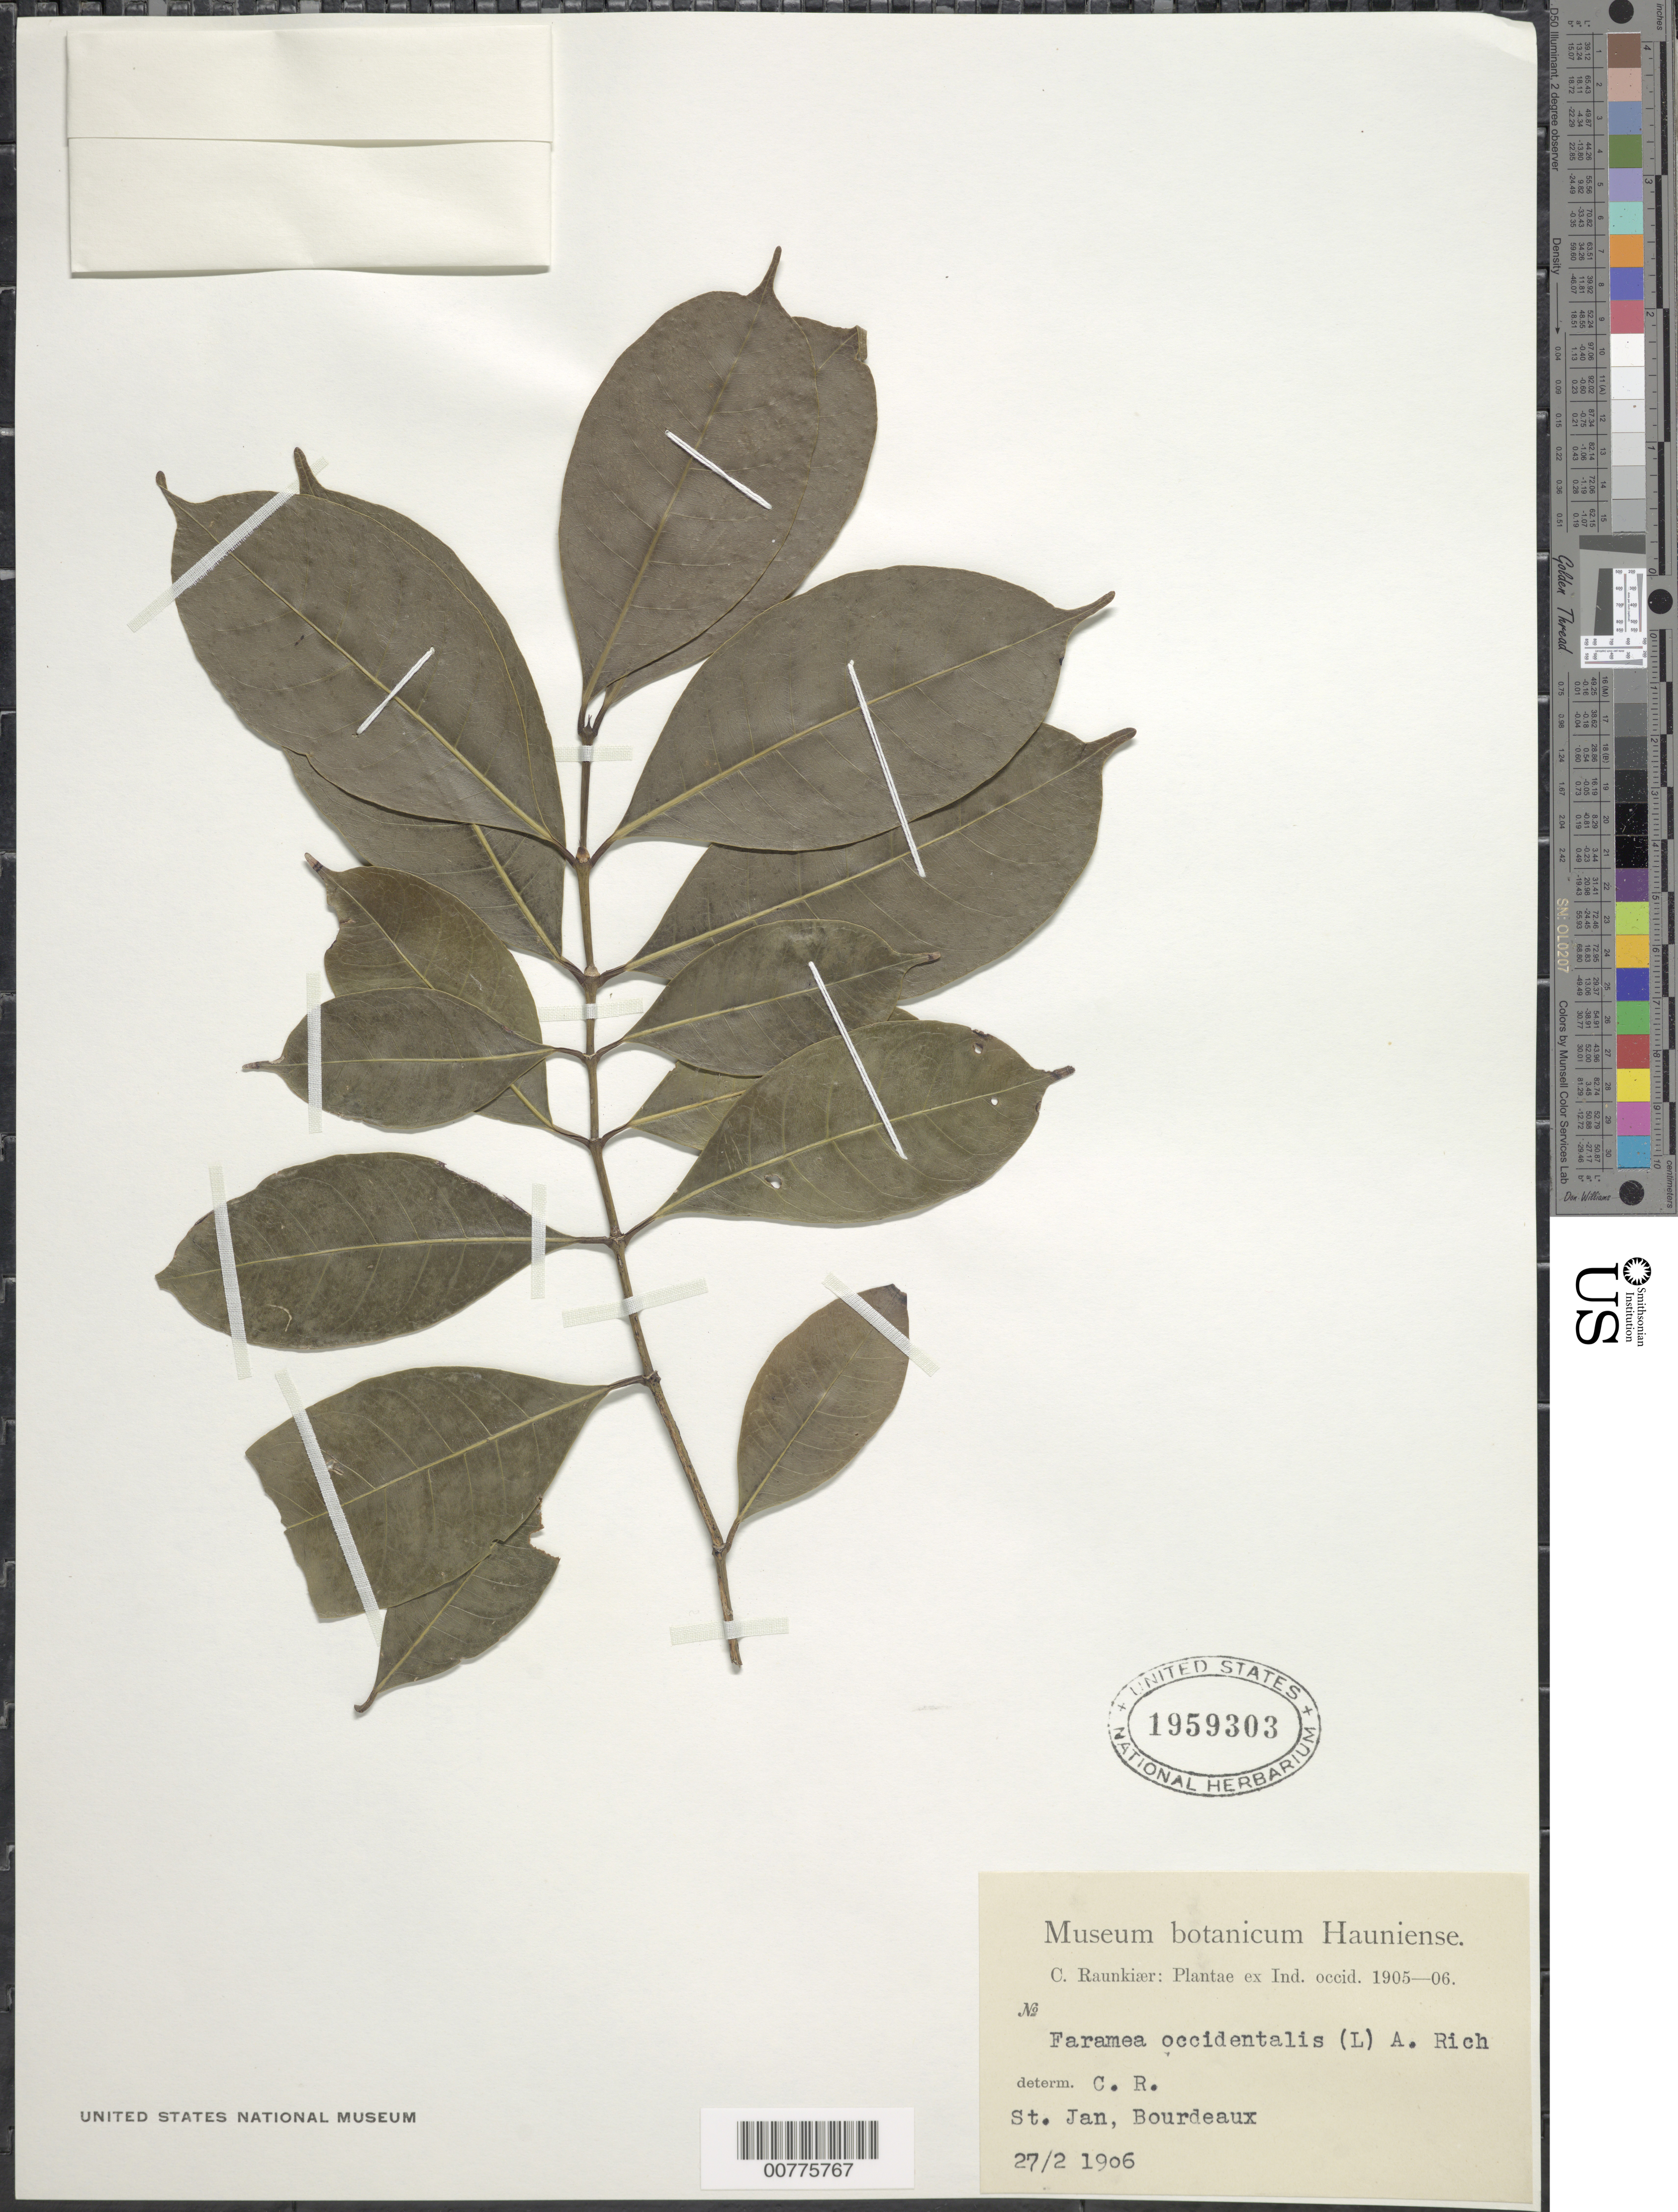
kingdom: Plantae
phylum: Tracheophyta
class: Magnoliopsida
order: Gentianales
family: Rubiaceae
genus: Faramea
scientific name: Faramea occidentalis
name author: (L.) A. Rich.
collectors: C. Raunkiær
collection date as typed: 27 Feb 1906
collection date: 1906-02-27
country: U.S. Virgin Islands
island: St. John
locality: Bourdeaux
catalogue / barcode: US 1959303